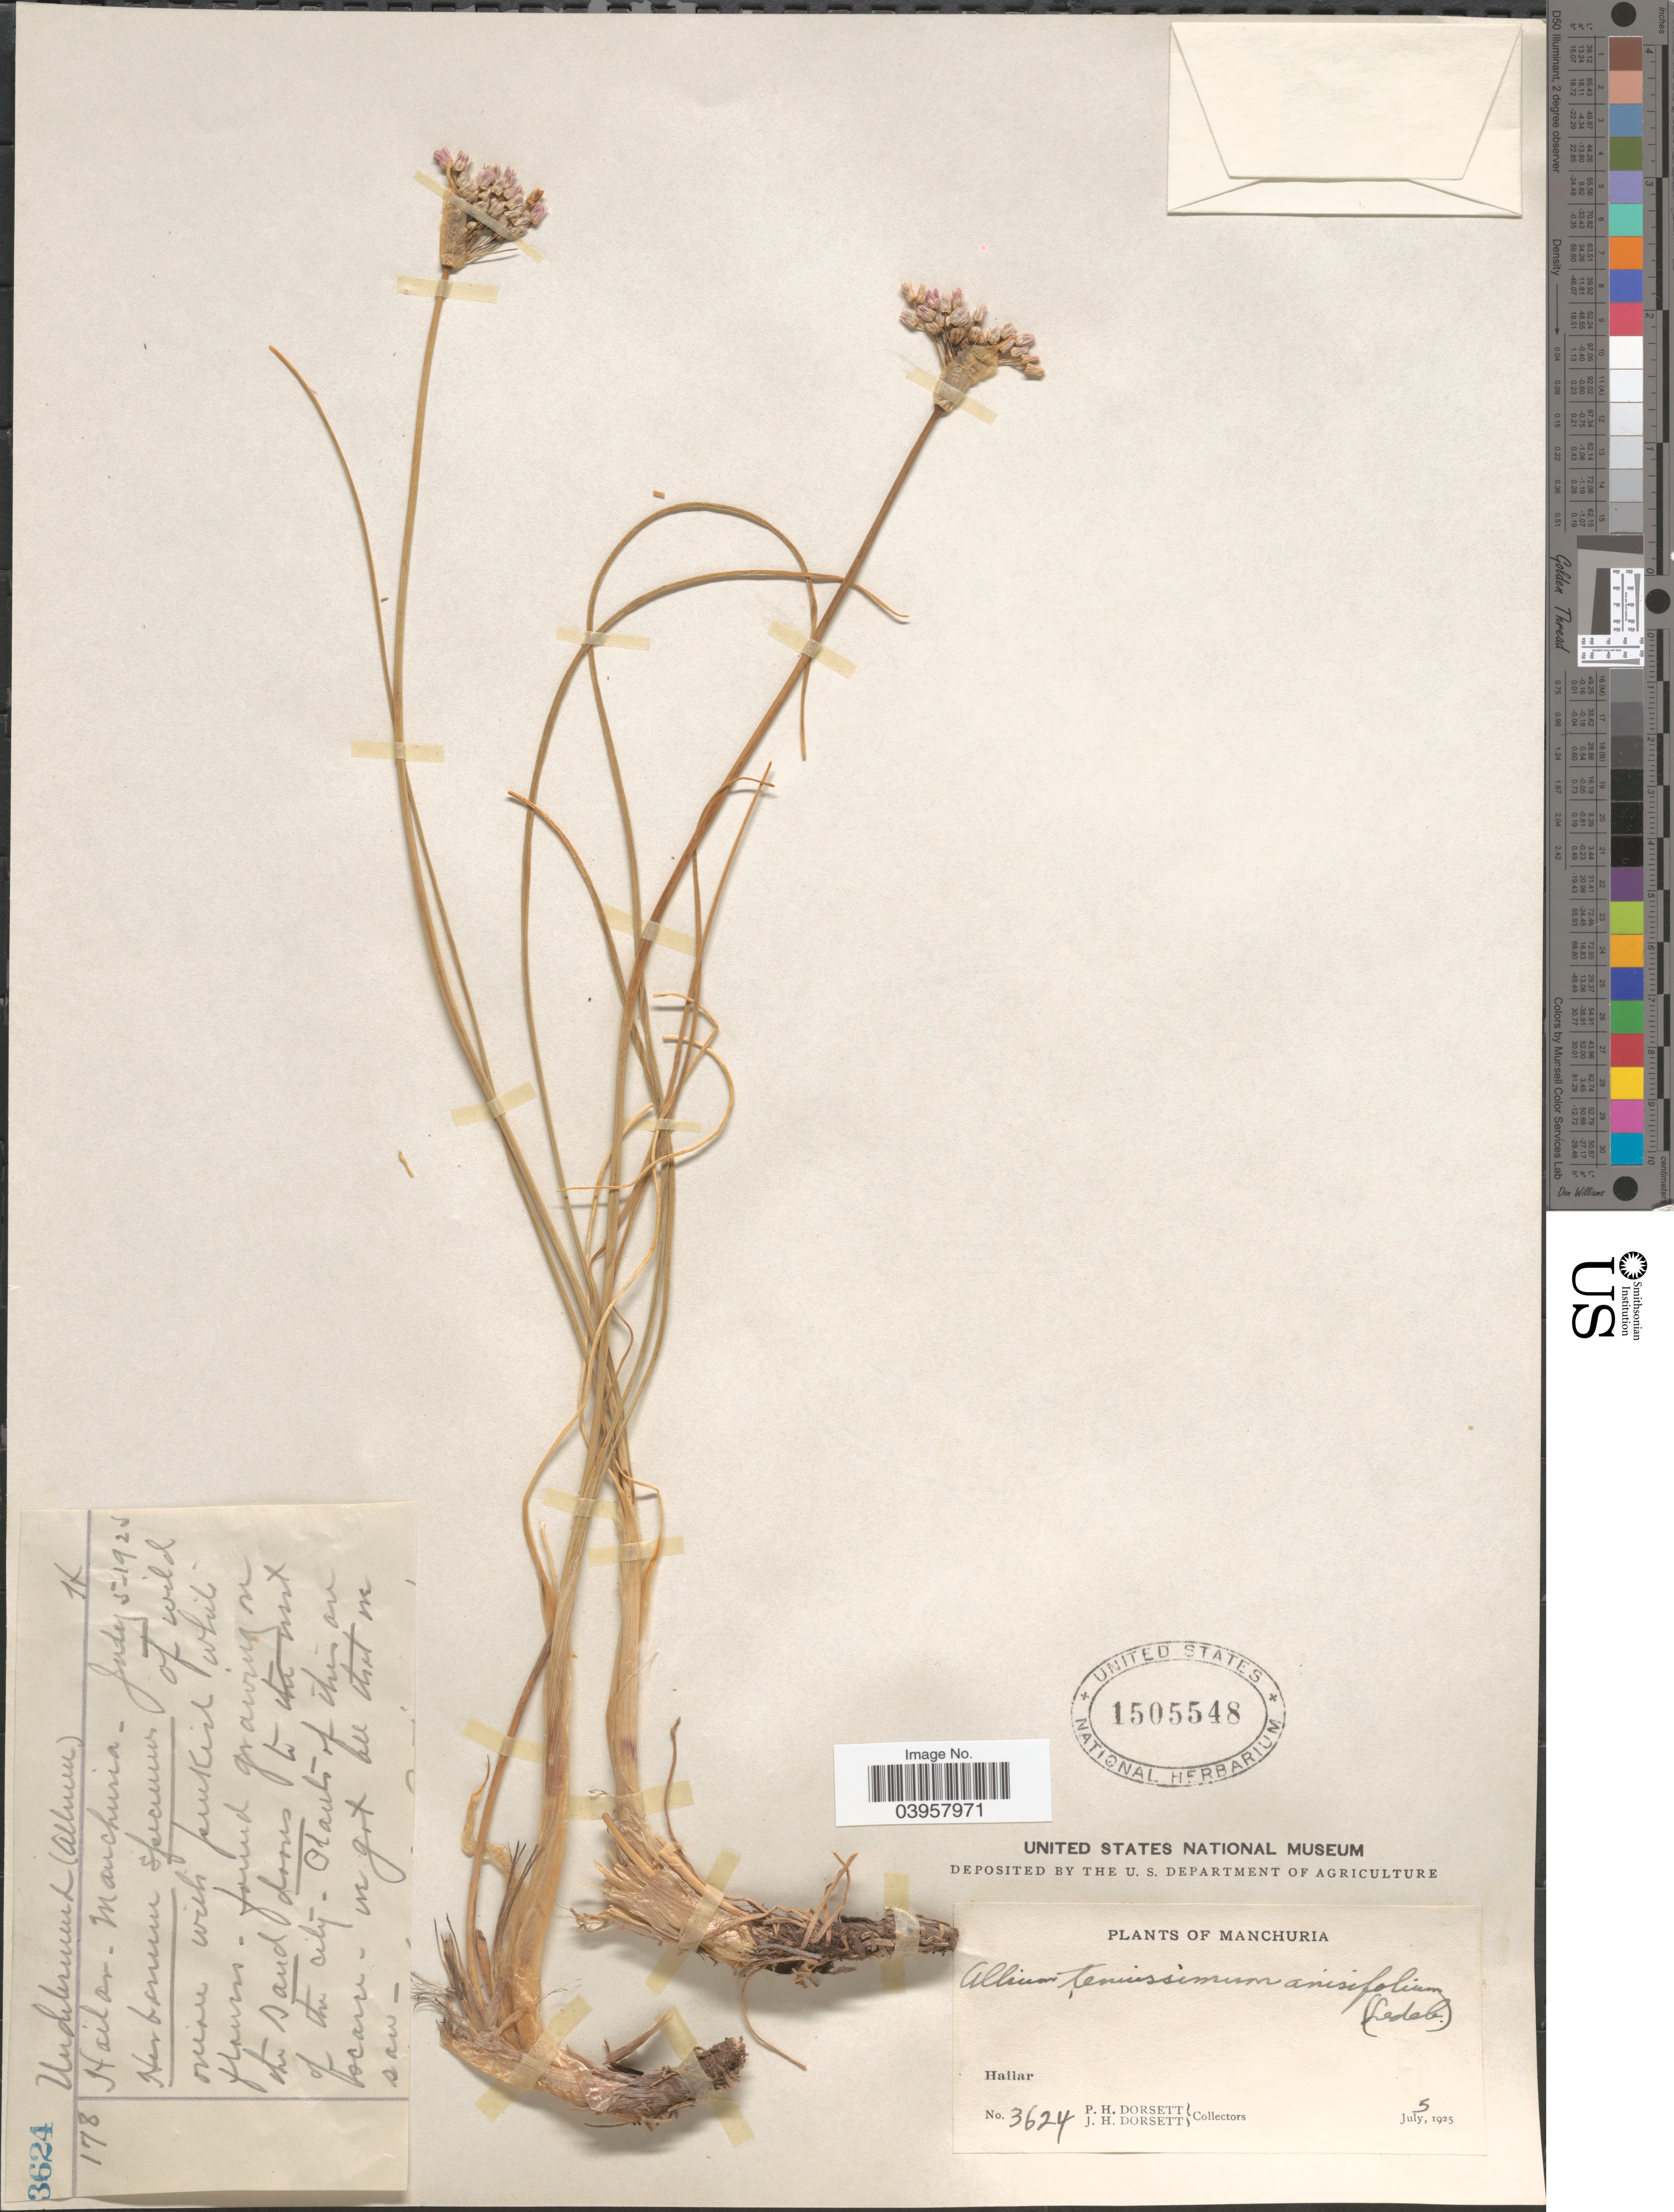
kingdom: Plantae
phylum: Tracheophyta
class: Liliopsida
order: Asparagales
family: Amaryllidaceae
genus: Allium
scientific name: Allium tenuissimum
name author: L.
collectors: P. H. Dorsett & J. Dorsett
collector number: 3624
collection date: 1925-07-05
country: China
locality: Manchuria. Hailar.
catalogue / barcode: US 1505548